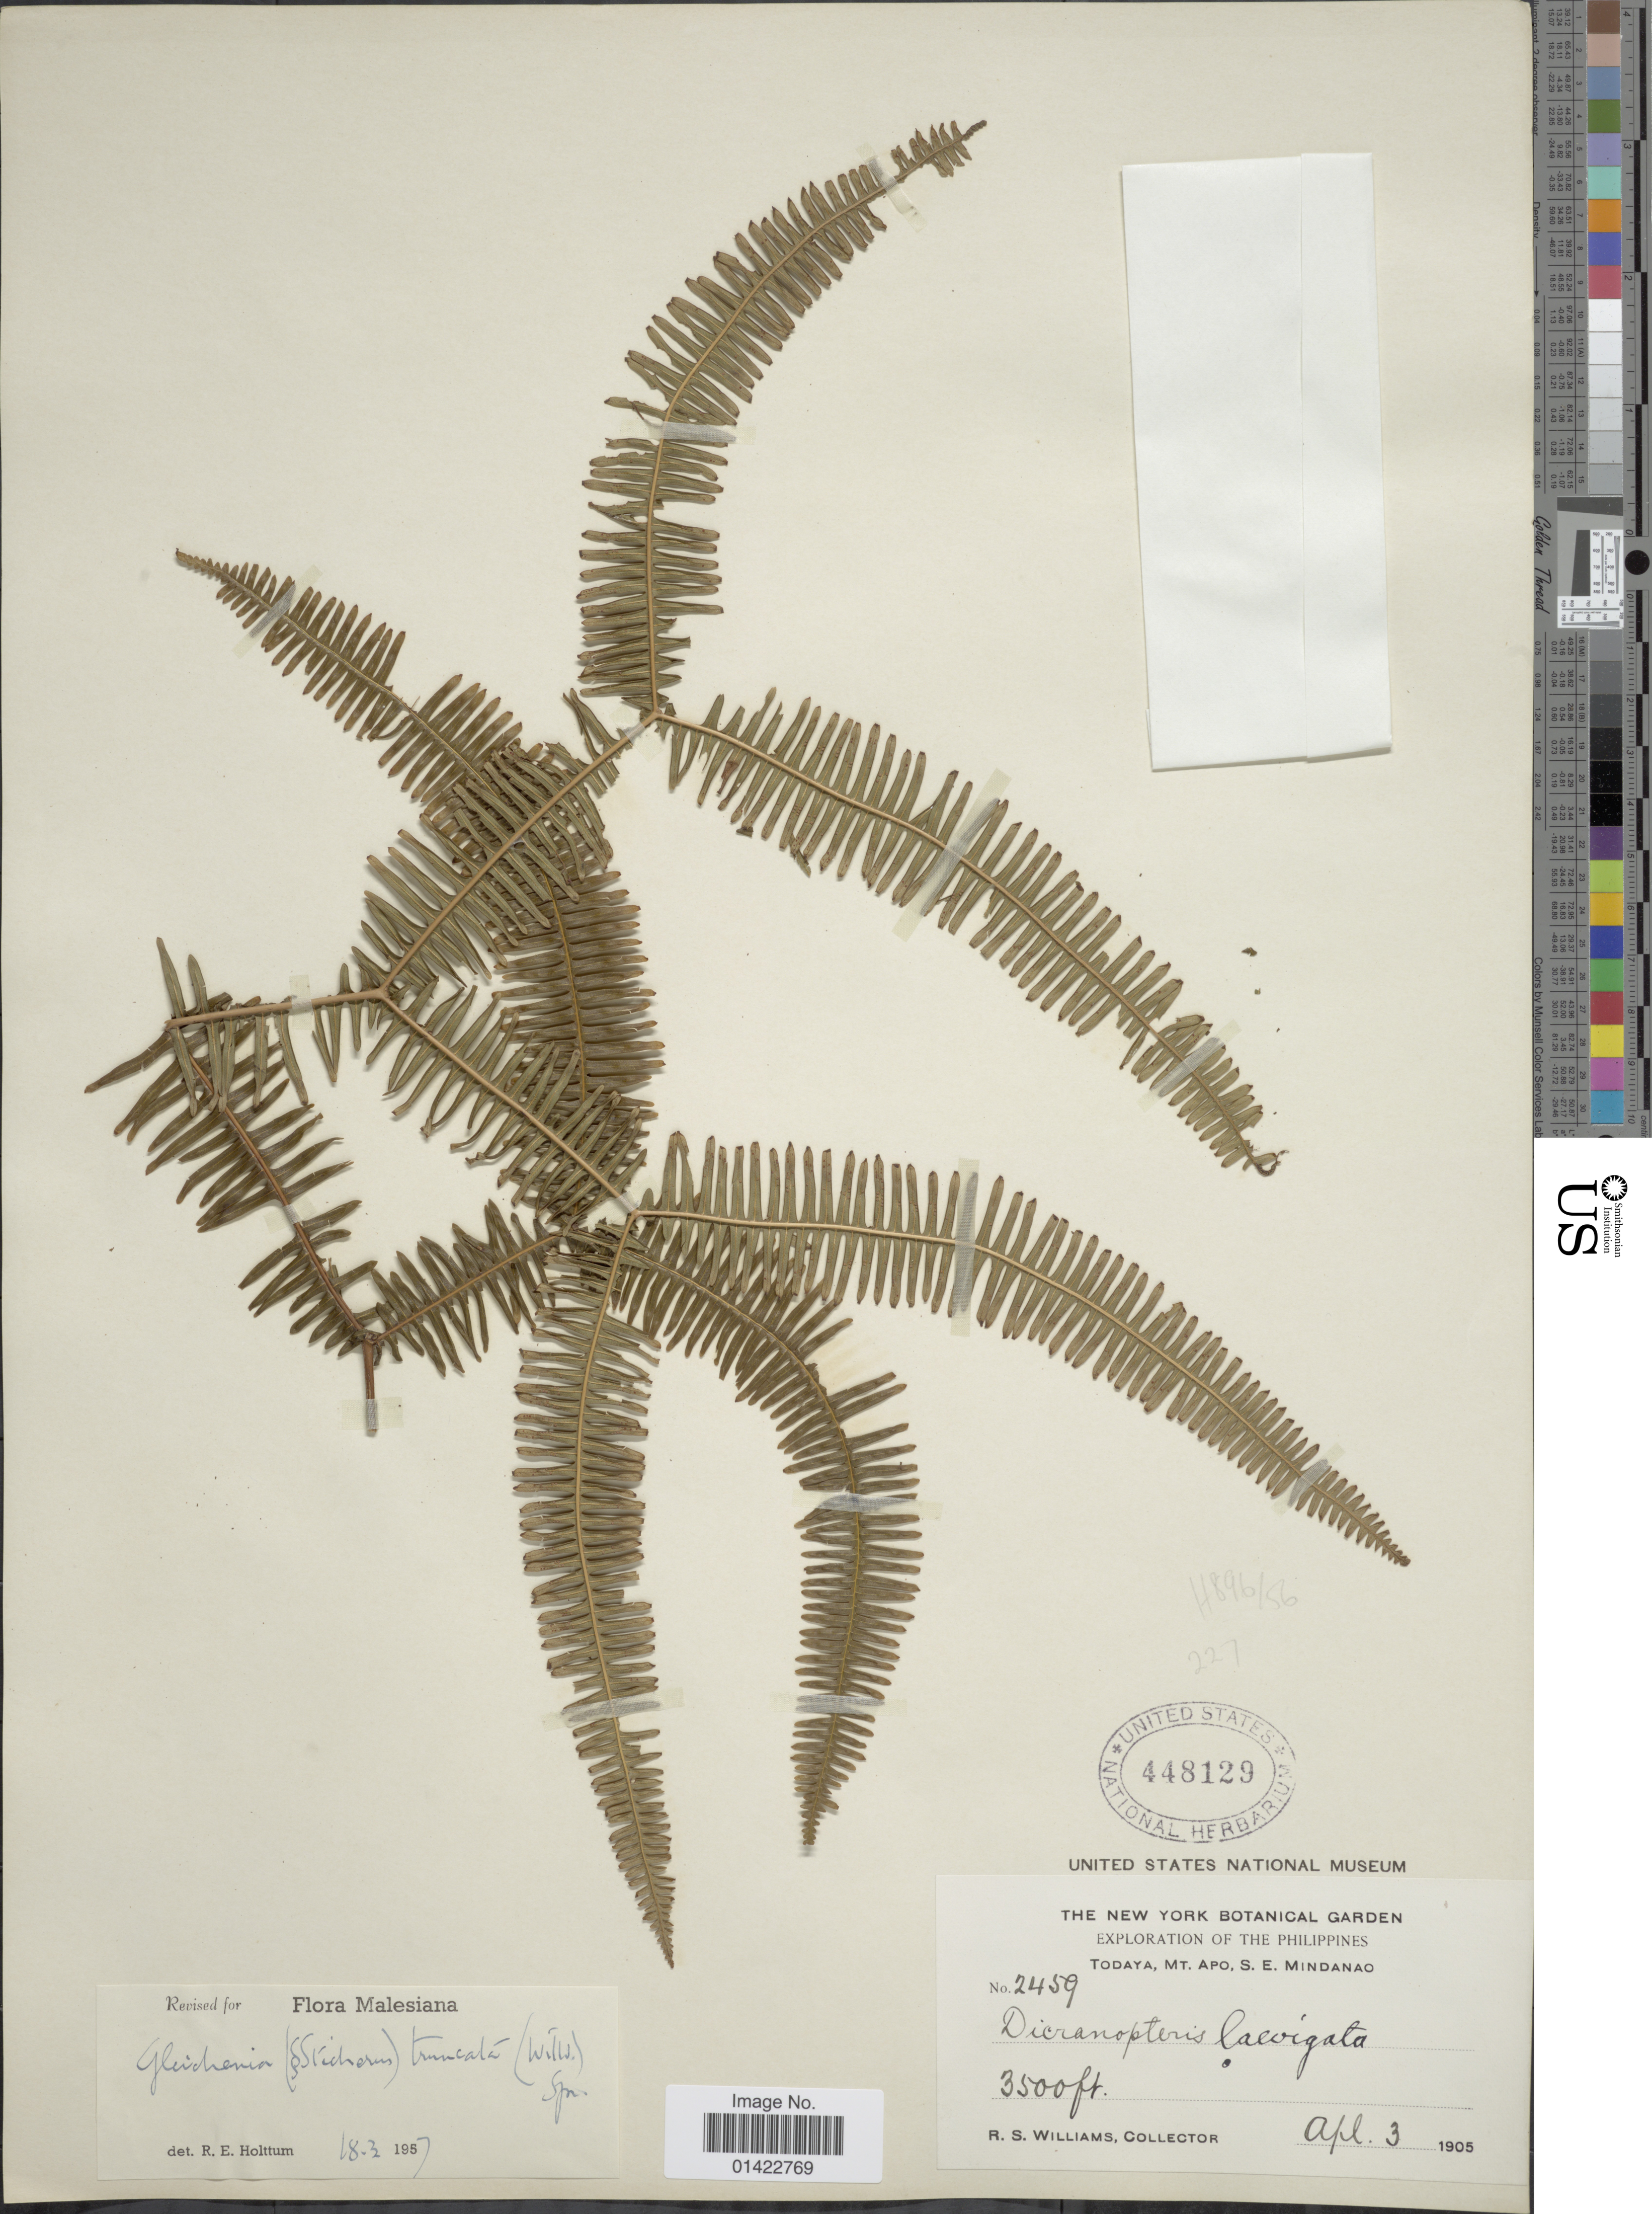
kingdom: Plantae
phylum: Tracheophyta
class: Polypodiopsida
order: Gleicheniales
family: Gleicheniaceae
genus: Sticherus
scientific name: Sticherus truncatus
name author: (Willd.) Nakai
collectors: R. S. Williams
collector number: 2459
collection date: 1905-04-03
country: Philippines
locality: Todaya,Mt. Apo, S. E. Mindanao.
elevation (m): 1067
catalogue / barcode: US 448129